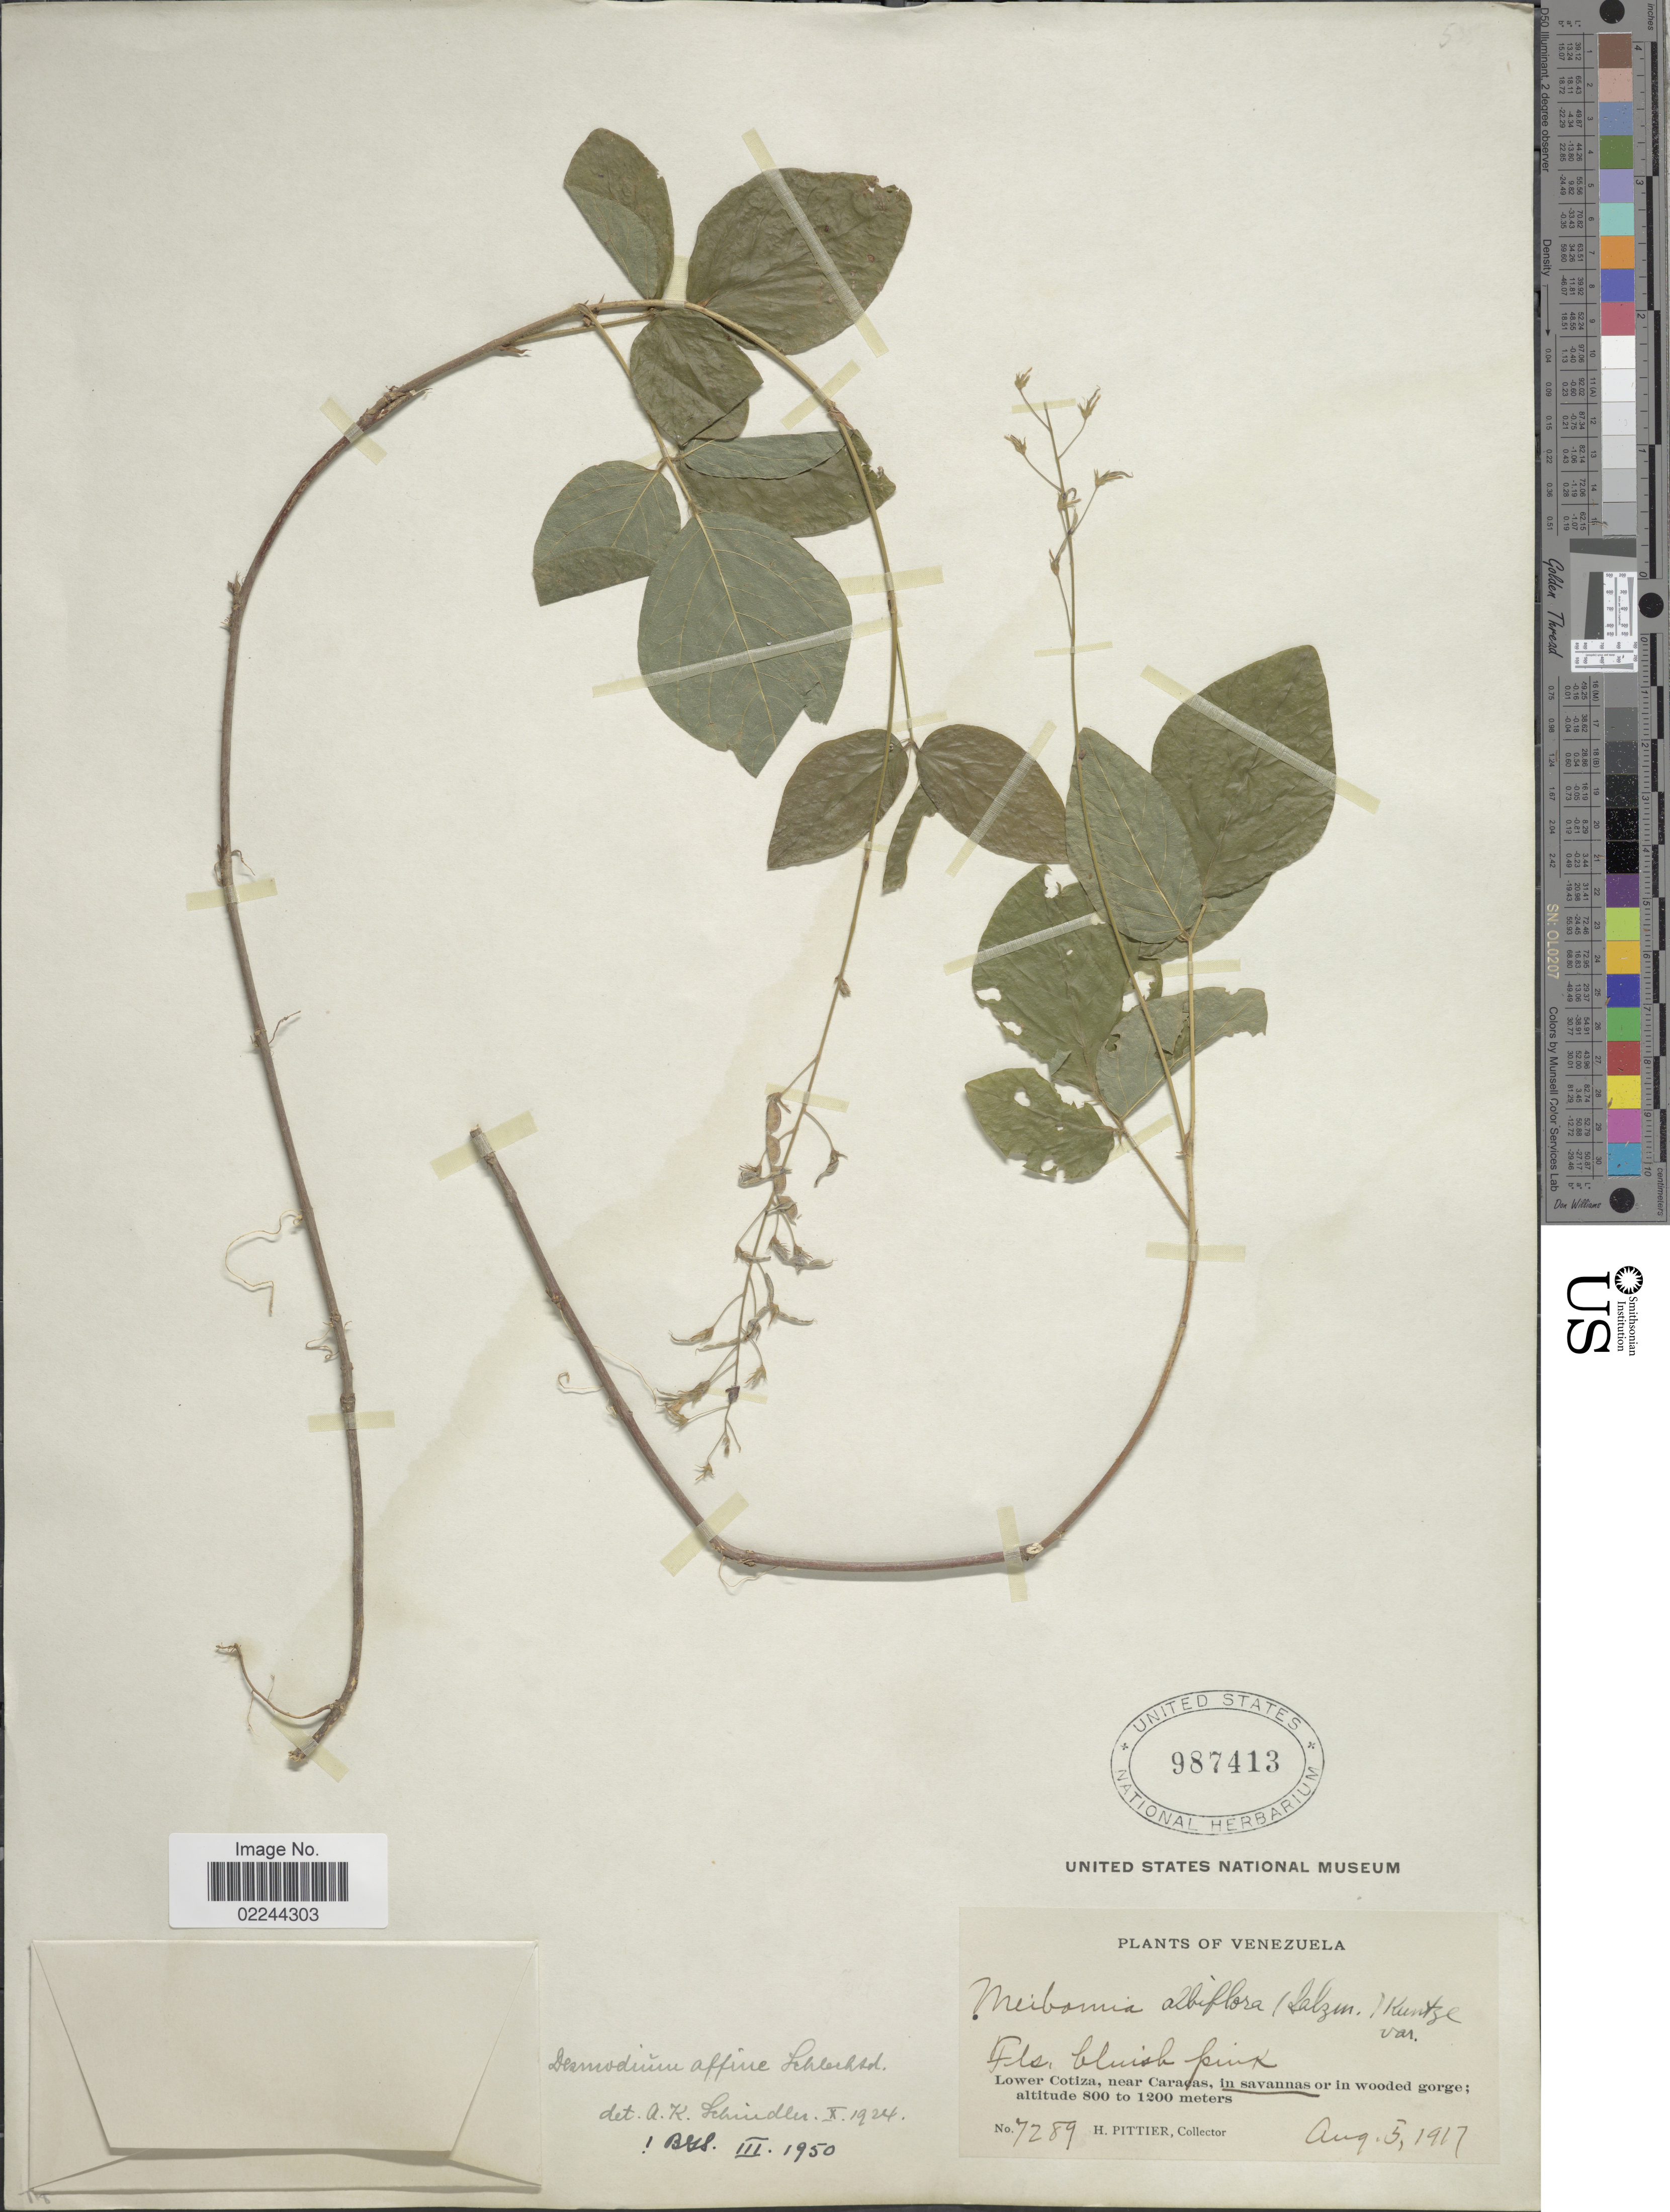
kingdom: Plantae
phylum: Tracheophyta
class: Magnoliopsida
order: Fabales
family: Fabaceae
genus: Desmodium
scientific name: Desmodium affine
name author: Schltdl.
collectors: H. F. Pittier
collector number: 7289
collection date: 1917-08-05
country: Venezuela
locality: Lower Cotiza, near Caracas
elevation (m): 800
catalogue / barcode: US 987413